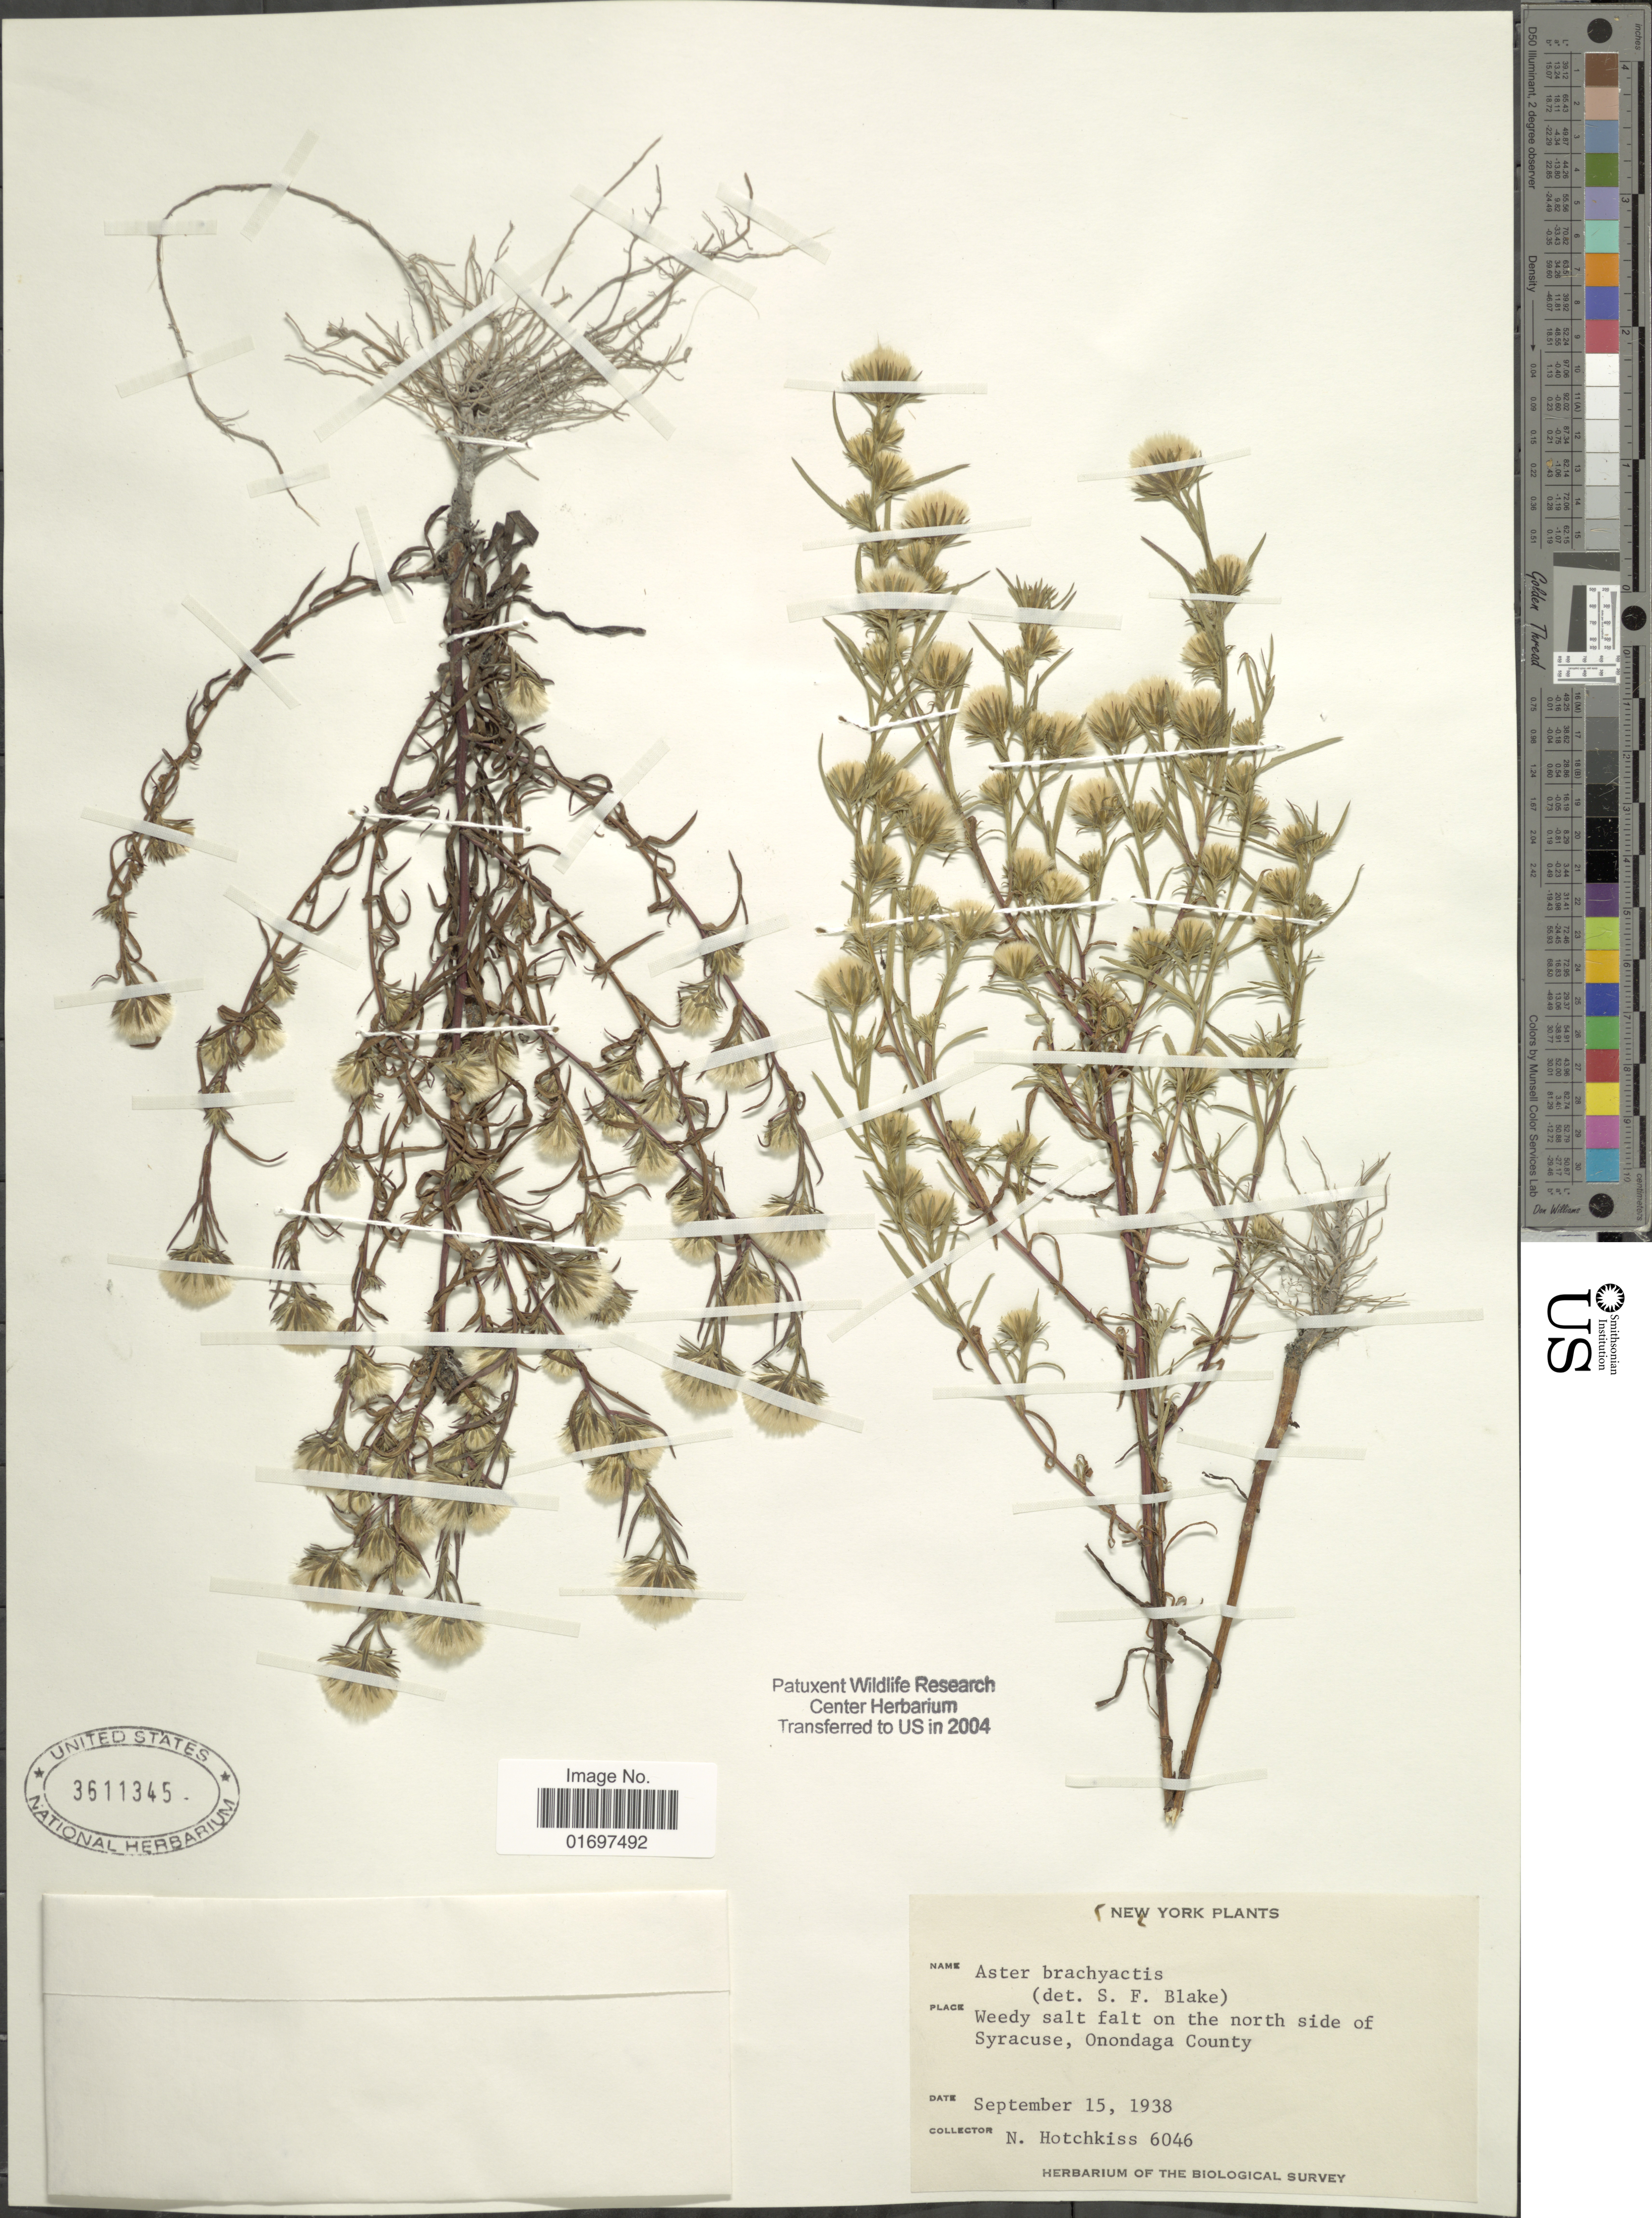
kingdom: Plantae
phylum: Tracheophyta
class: Magnoliopsida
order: Asterales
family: Asteraceae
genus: Symphyotrichum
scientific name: Symphyotrichum ciliatum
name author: (Ledeb.) G.L. Nesom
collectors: N. Hotchkiss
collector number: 6046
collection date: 1938-09-15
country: United States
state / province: New York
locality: New York. Weedy salt flat on the north side of Syracuse, Onondaga County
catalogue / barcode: US 3611345